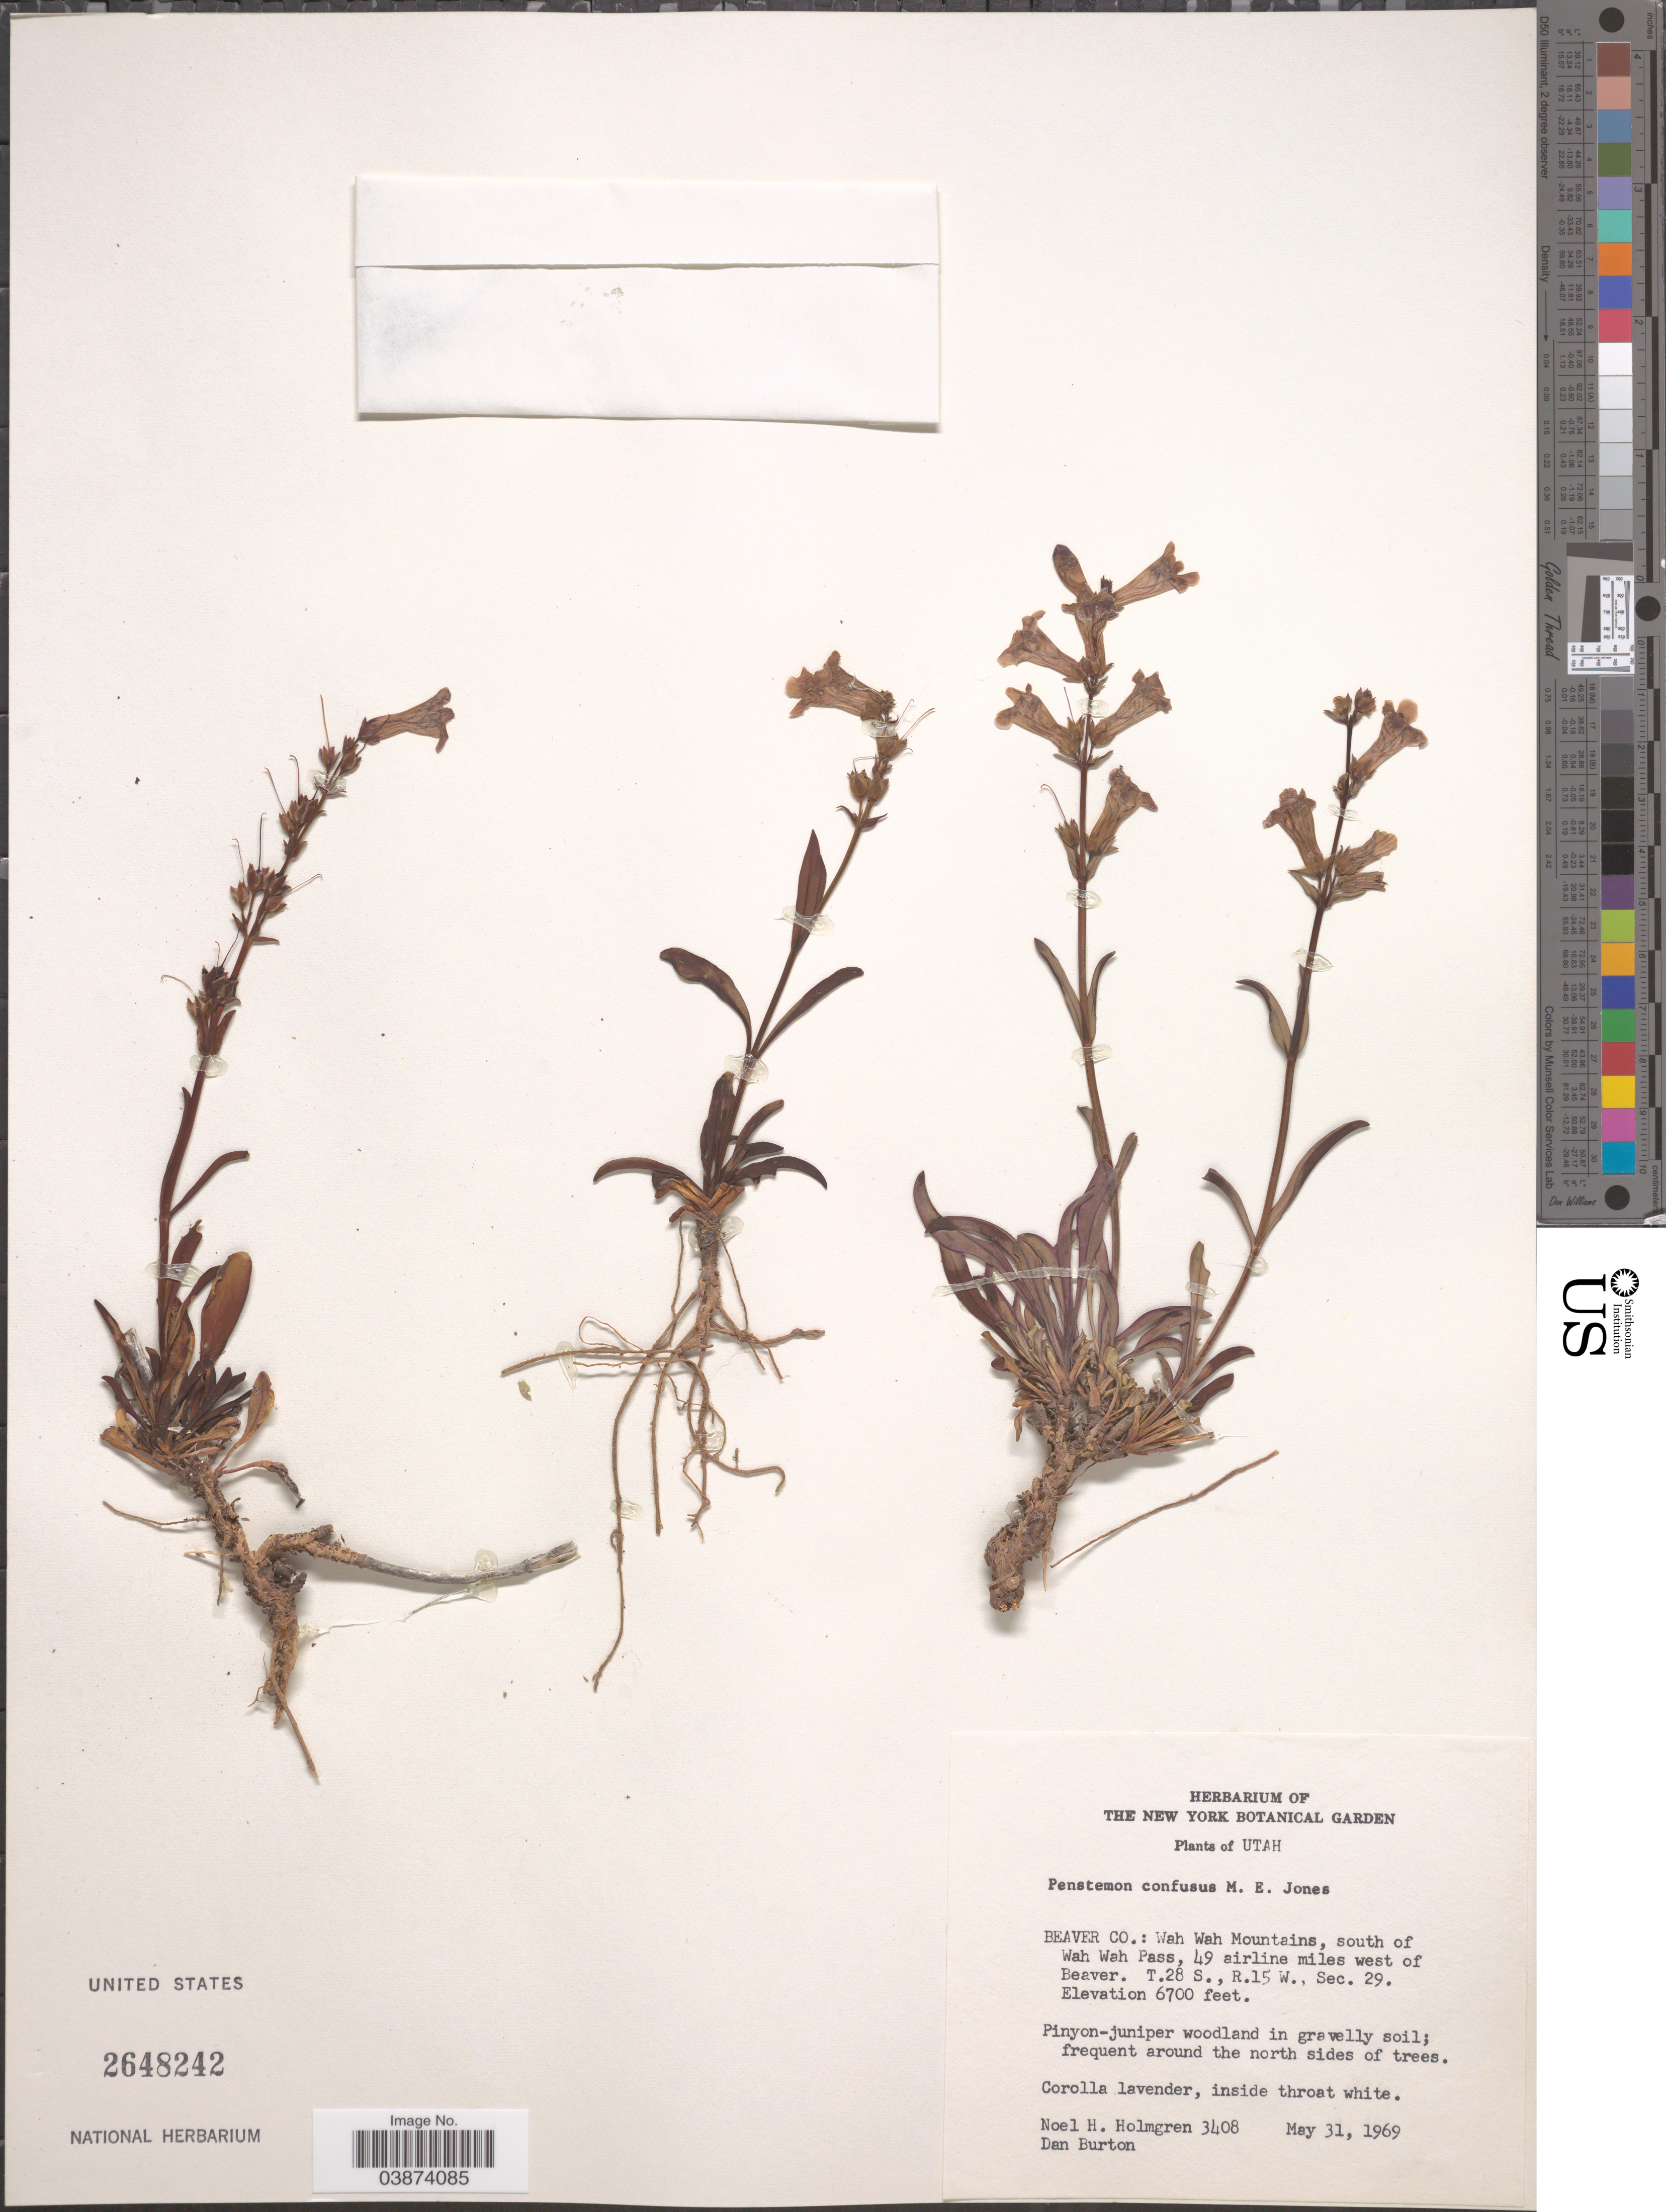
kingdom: Plantae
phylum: Tracheophyta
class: Magnoliopsida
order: Lamiales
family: Plantaginaceae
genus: Penstemon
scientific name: Penstemon confusus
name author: M.E. Jones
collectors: N. H. Holmgren & D. Burton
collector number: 3408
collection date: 1969-05-31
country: United States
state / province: Utah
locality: Beaver Co.: Wah Wah Mountains, south of Wah Wah Pass, 49 airline miles west of Beaver. T.28 S., R.15W., Sec. 29.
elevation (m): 2042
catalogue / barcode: US 2648242